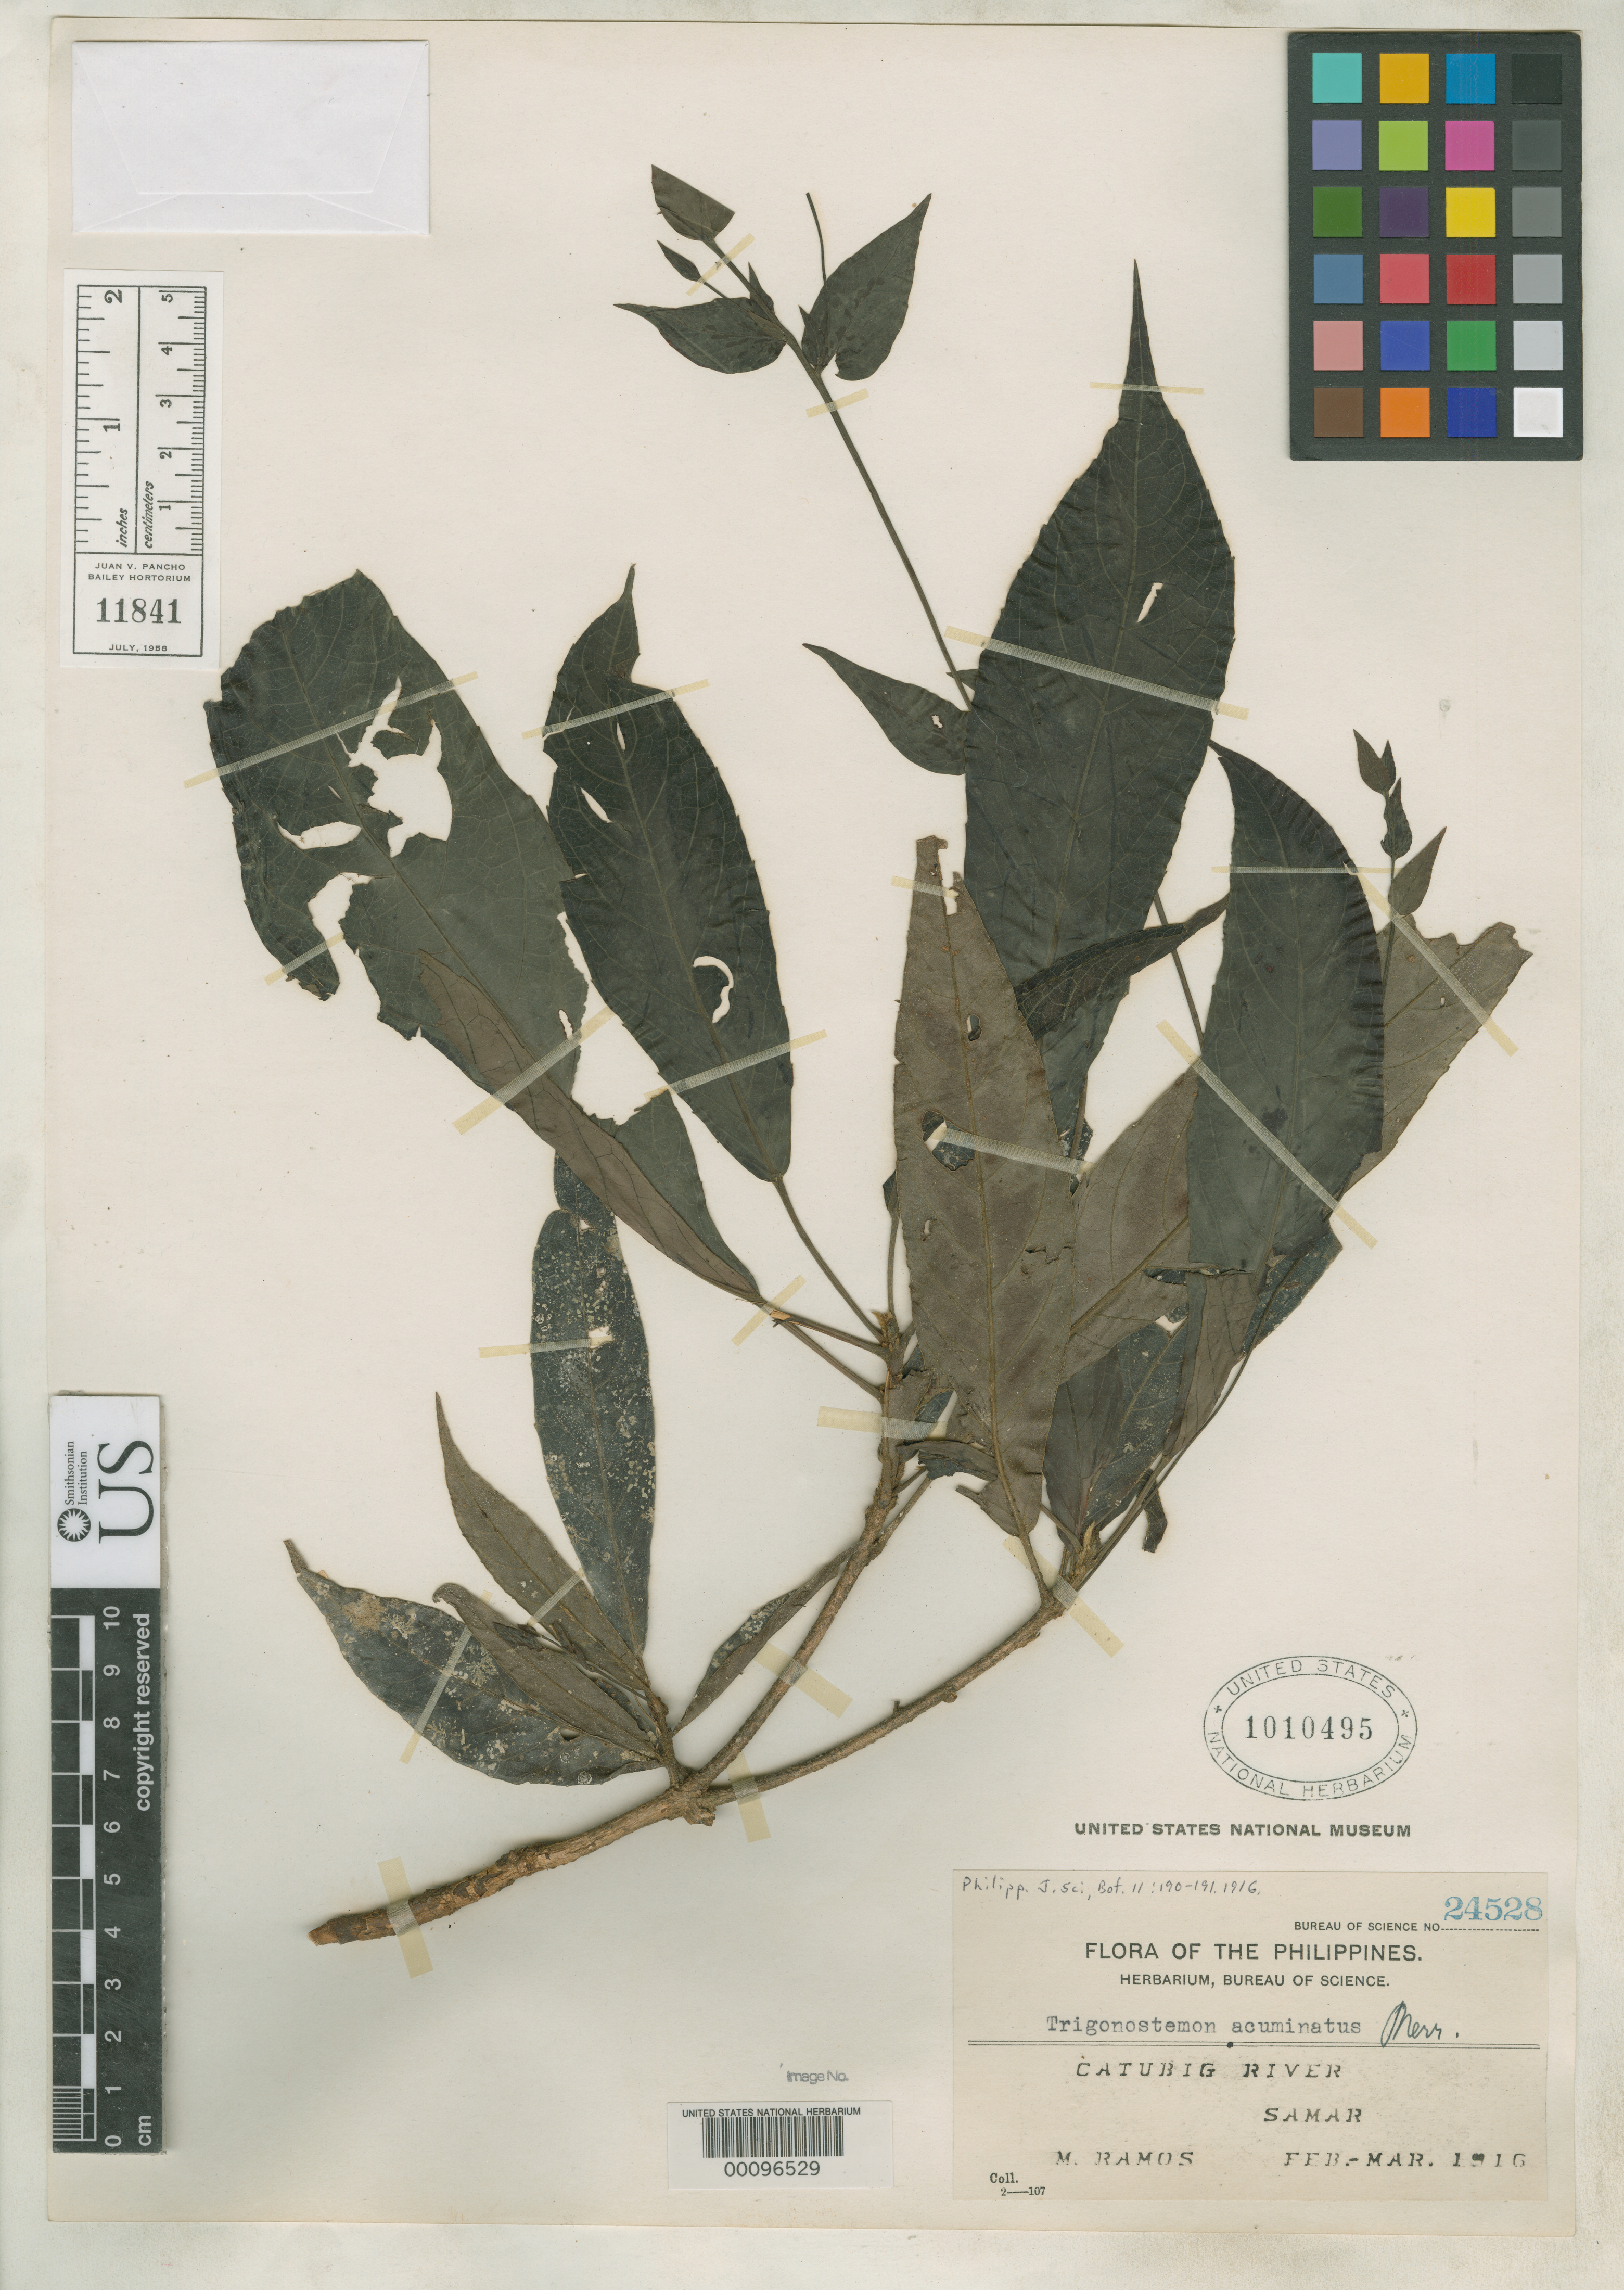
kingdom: Plantae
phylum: Tracheophyta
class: Magnoliopsida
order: Malpighiales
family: Euphorbiaceae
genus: Trigonostemon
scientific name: Trigonostemon acuminatus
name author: Merr.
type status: Type Collection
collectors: M. Ramos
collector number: Bur. Sci. 24528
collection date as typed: Feb 1916 to -- Mar 1916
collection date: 1916-02/1916-03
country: Philippines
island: Samar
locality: Catubig River.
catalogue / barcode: US 1010495